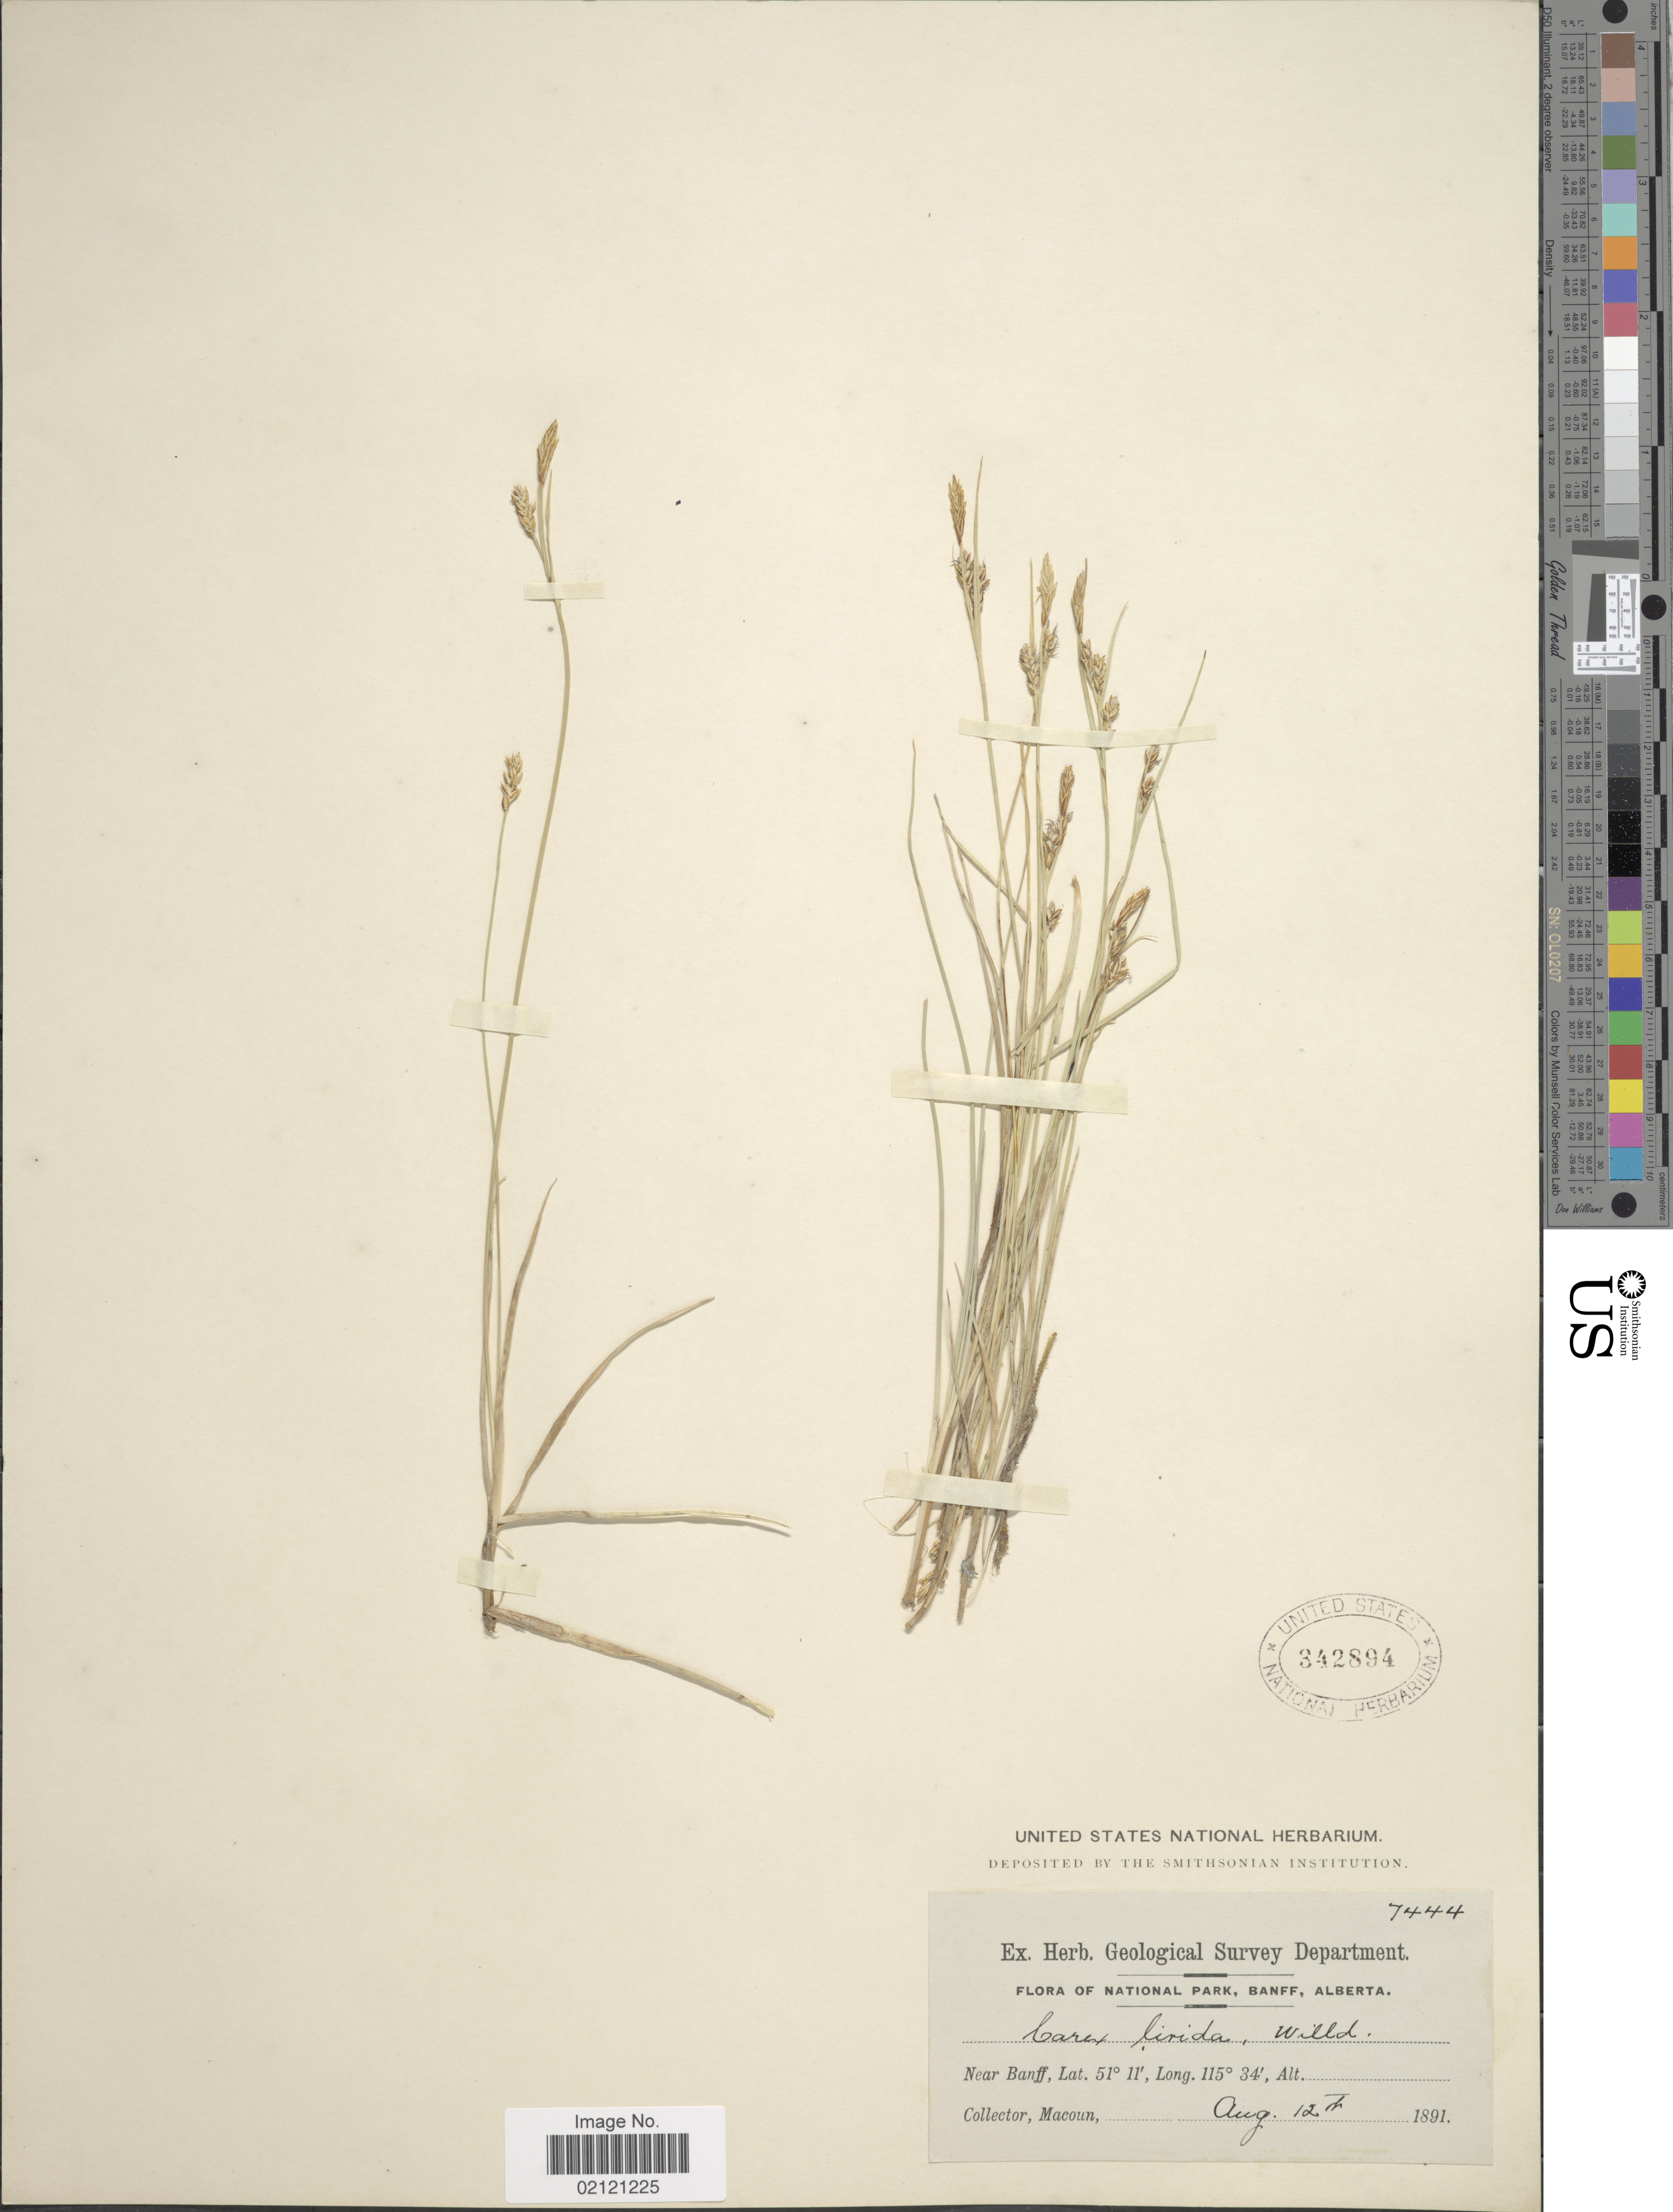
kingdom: Plantae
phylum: Tracheophyta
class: Liliopsida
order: Poales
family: Cyperaceae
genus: Carex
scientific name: Carex livida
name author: (Wahlenb.) Willd.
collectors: -- Macoun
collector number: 7444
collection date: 1891-08-12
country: Canada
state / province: Alberta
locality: National Park, Banff, Alberta, Near Banff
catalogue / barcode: US 342894